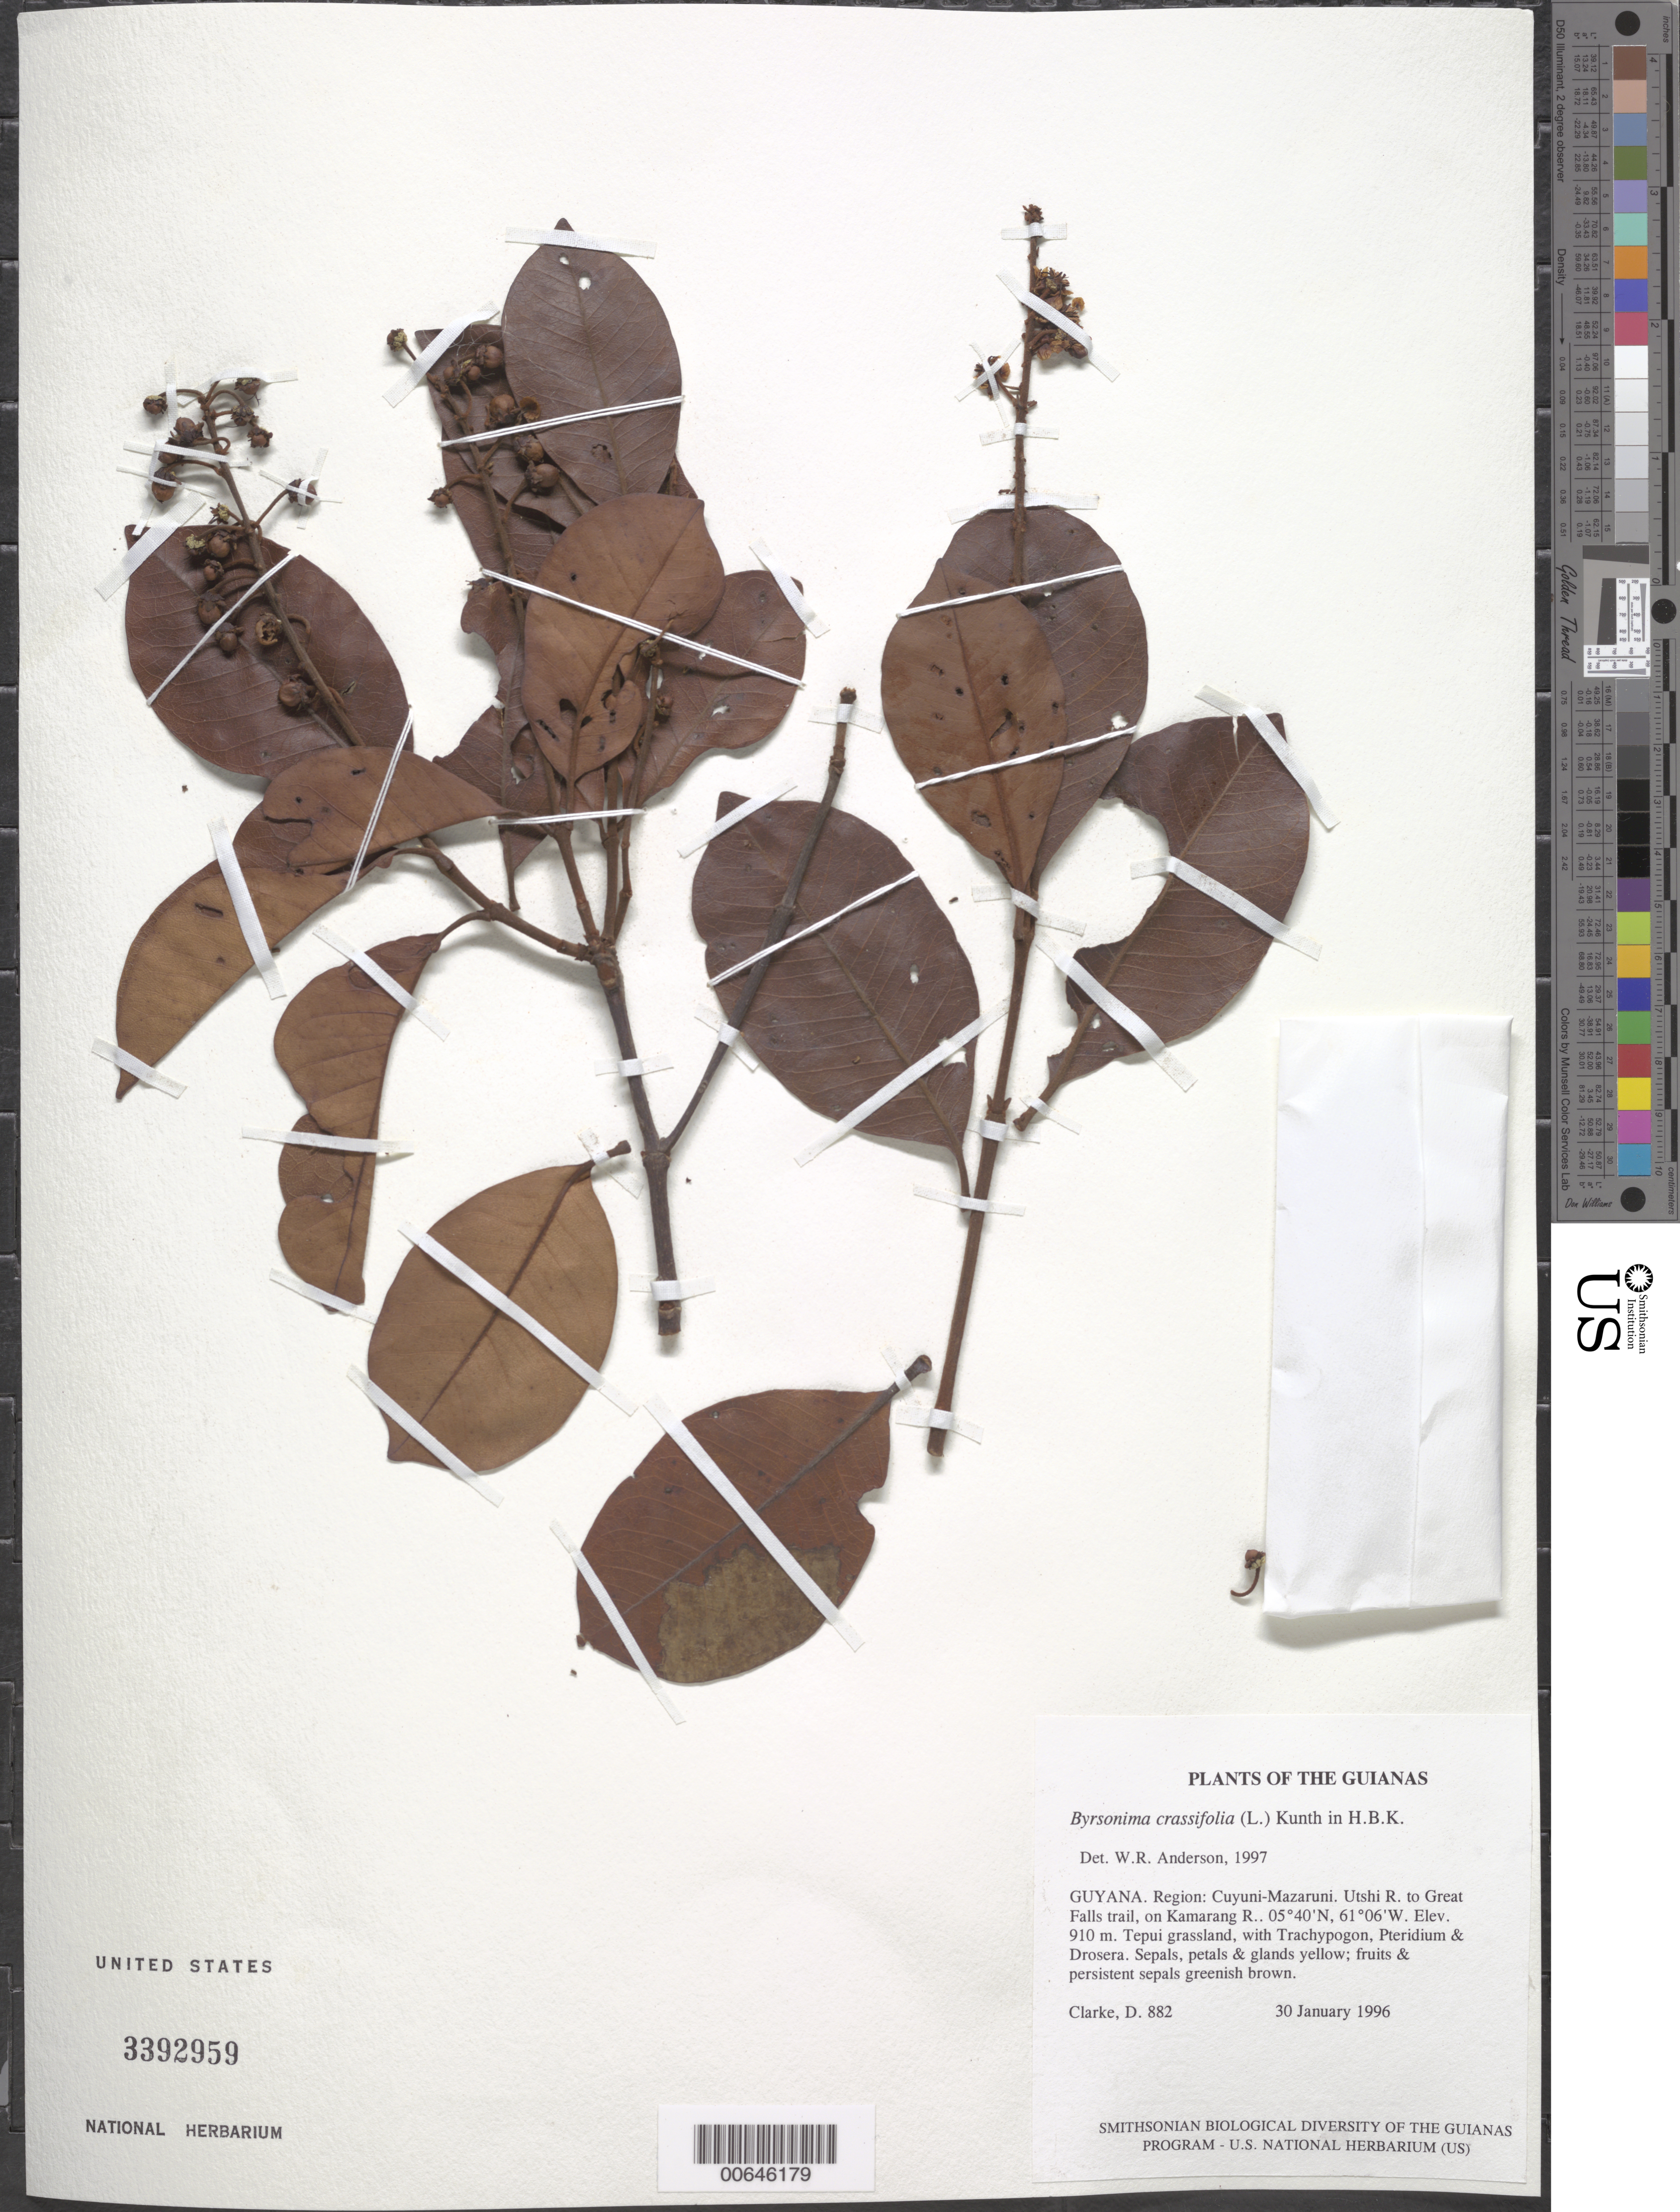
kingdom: Plantae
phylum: Tracheophyta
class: Magnoliopsida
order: Malpighiales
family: Malpighiaceae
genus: Byrsonima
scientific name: Byrsonima crassifolia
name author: (L.) Kunth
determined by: Anderson, W. R., (MICH), University of Michigan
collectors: H. D. Clarke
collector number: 882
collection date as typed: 30 January 1996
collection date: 1996-01-30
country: Guyana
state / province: Cuyuni-Mazaruni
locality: Utshi R. to Great Falls trail, on Kamarang R.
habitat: Tepui grassland, with Trachypogon, Pteridium & Drosera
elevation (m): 910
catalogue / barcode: US 3392959